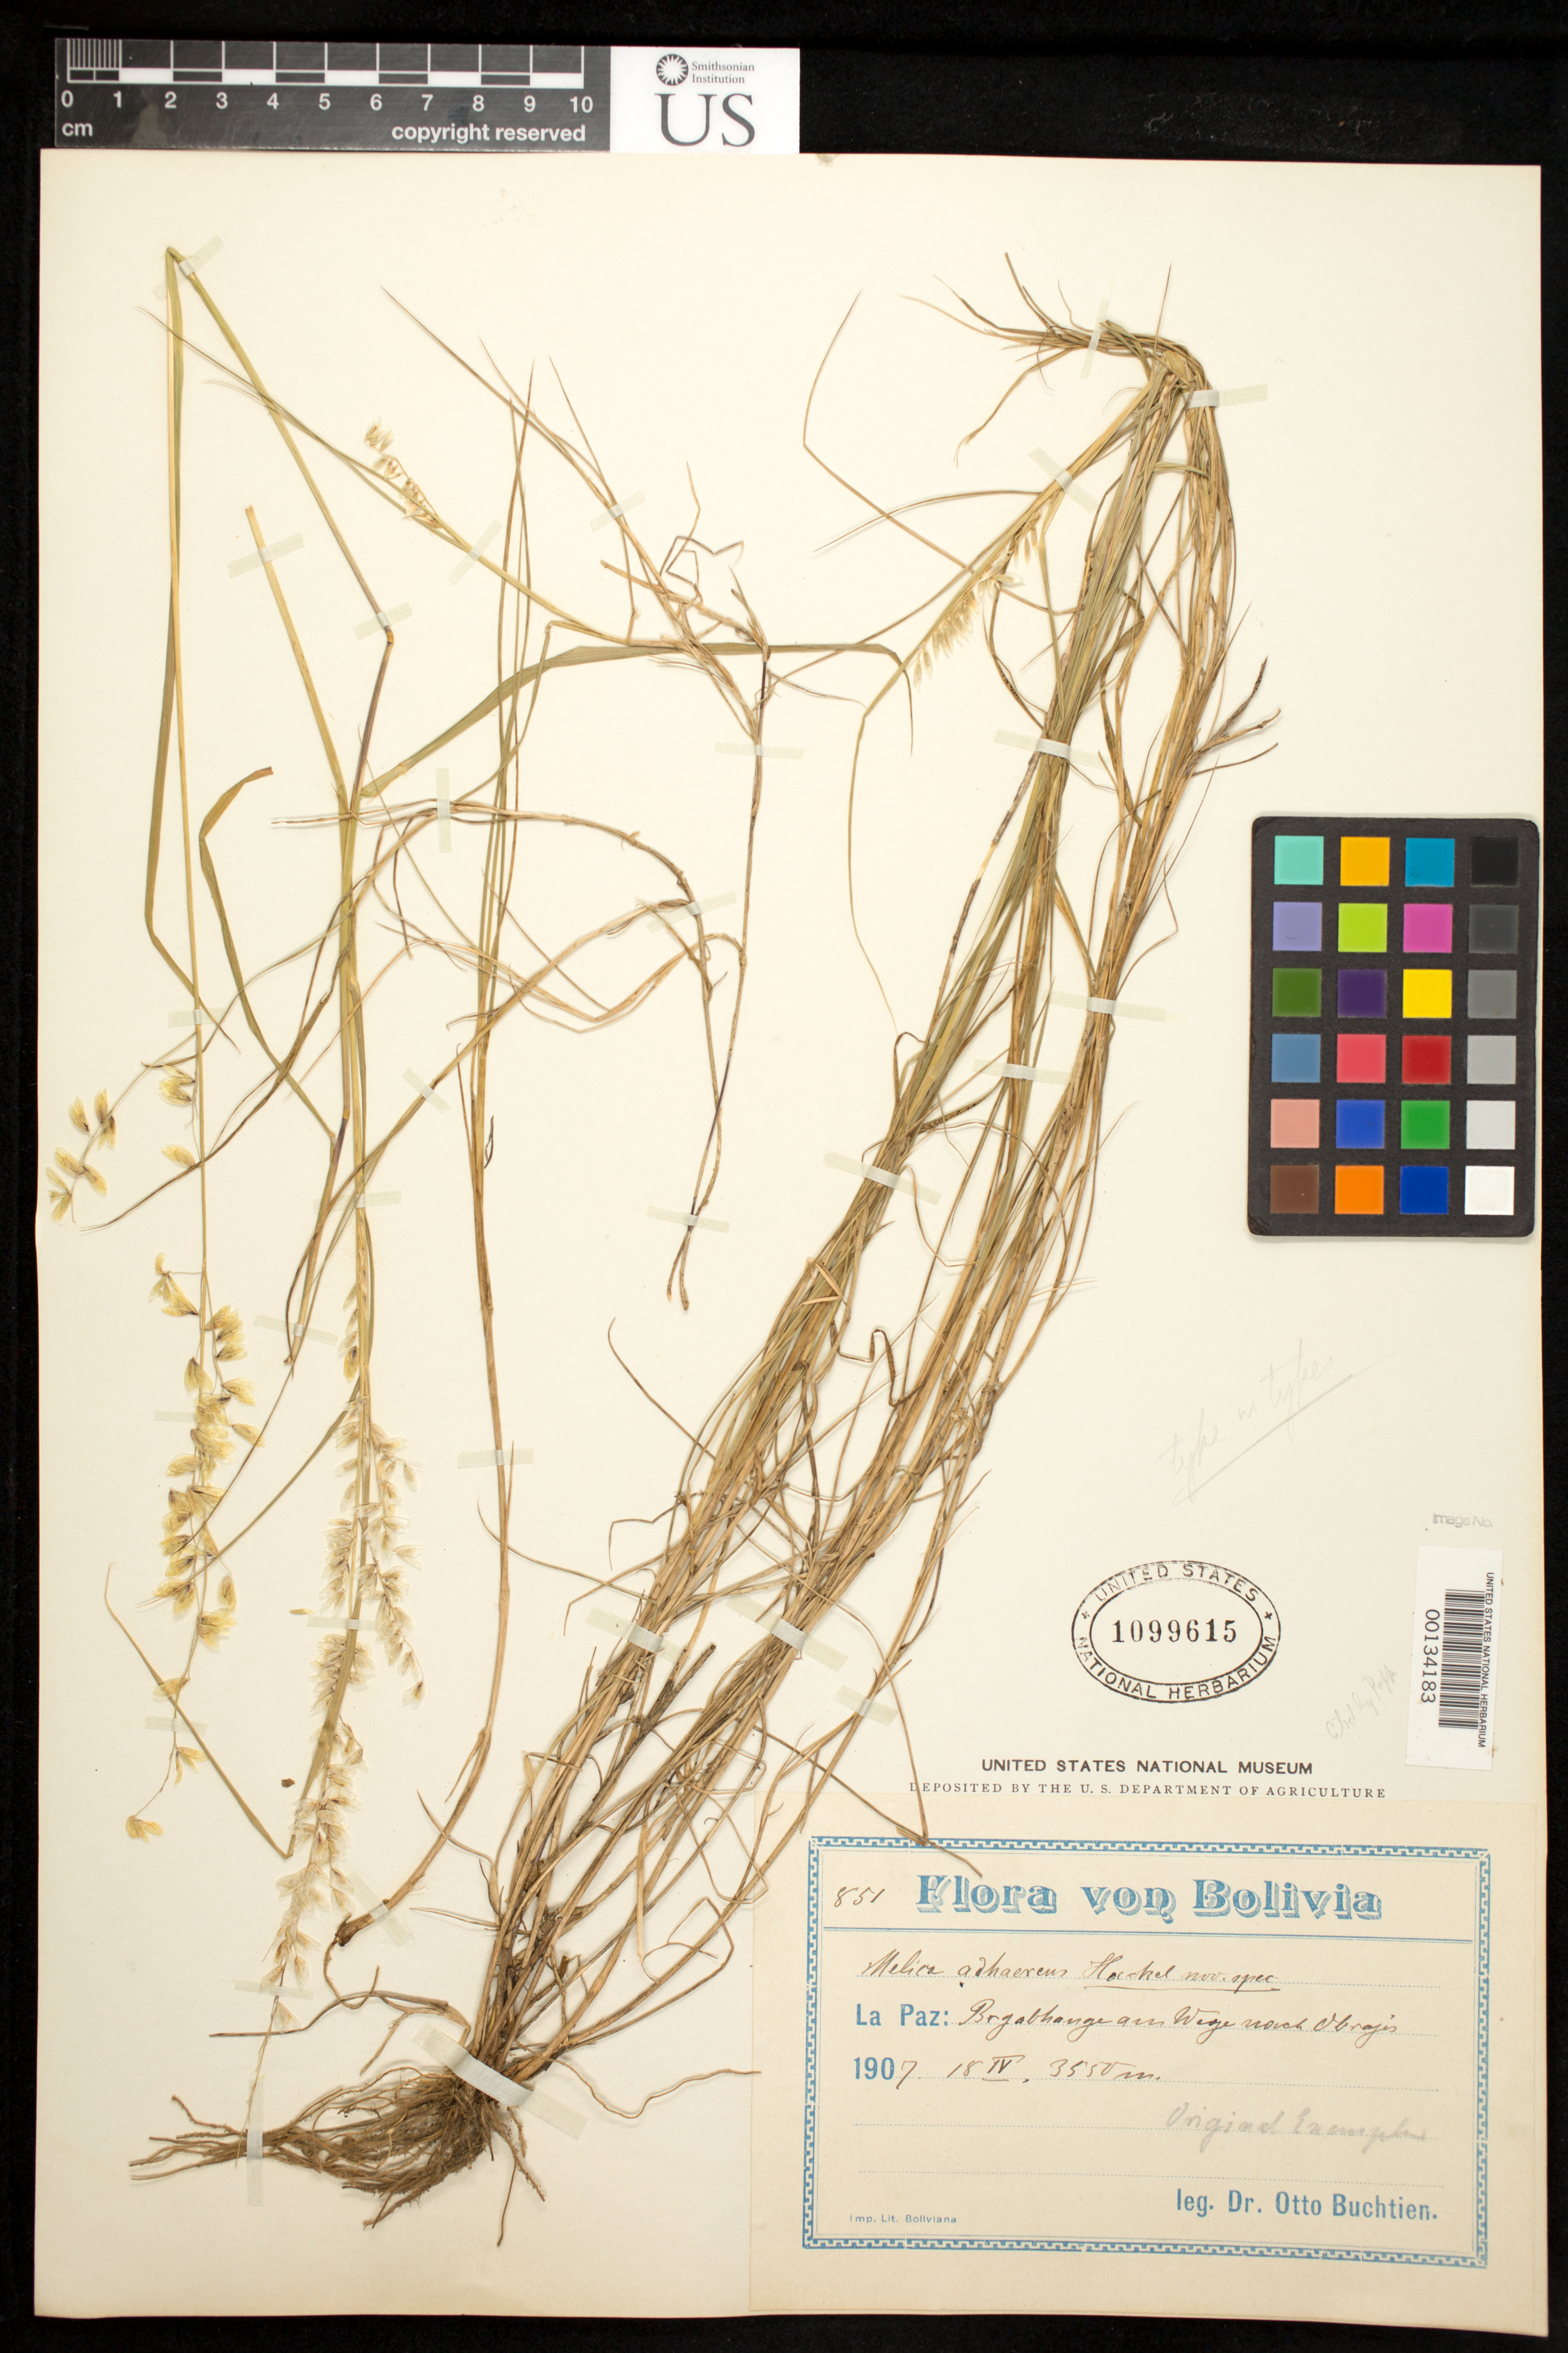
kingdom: Plantae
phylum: Tracheophyta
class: Liliopsida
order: Poales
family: Poaceae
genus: Melica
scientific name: Melica adhaerens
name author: Hack.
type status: Isotype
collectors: O. Buchtien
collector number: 851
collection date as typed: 18 Apr 1907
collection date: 1907-04-18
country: Bolivia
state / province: La Paz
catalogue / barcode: US 1099615